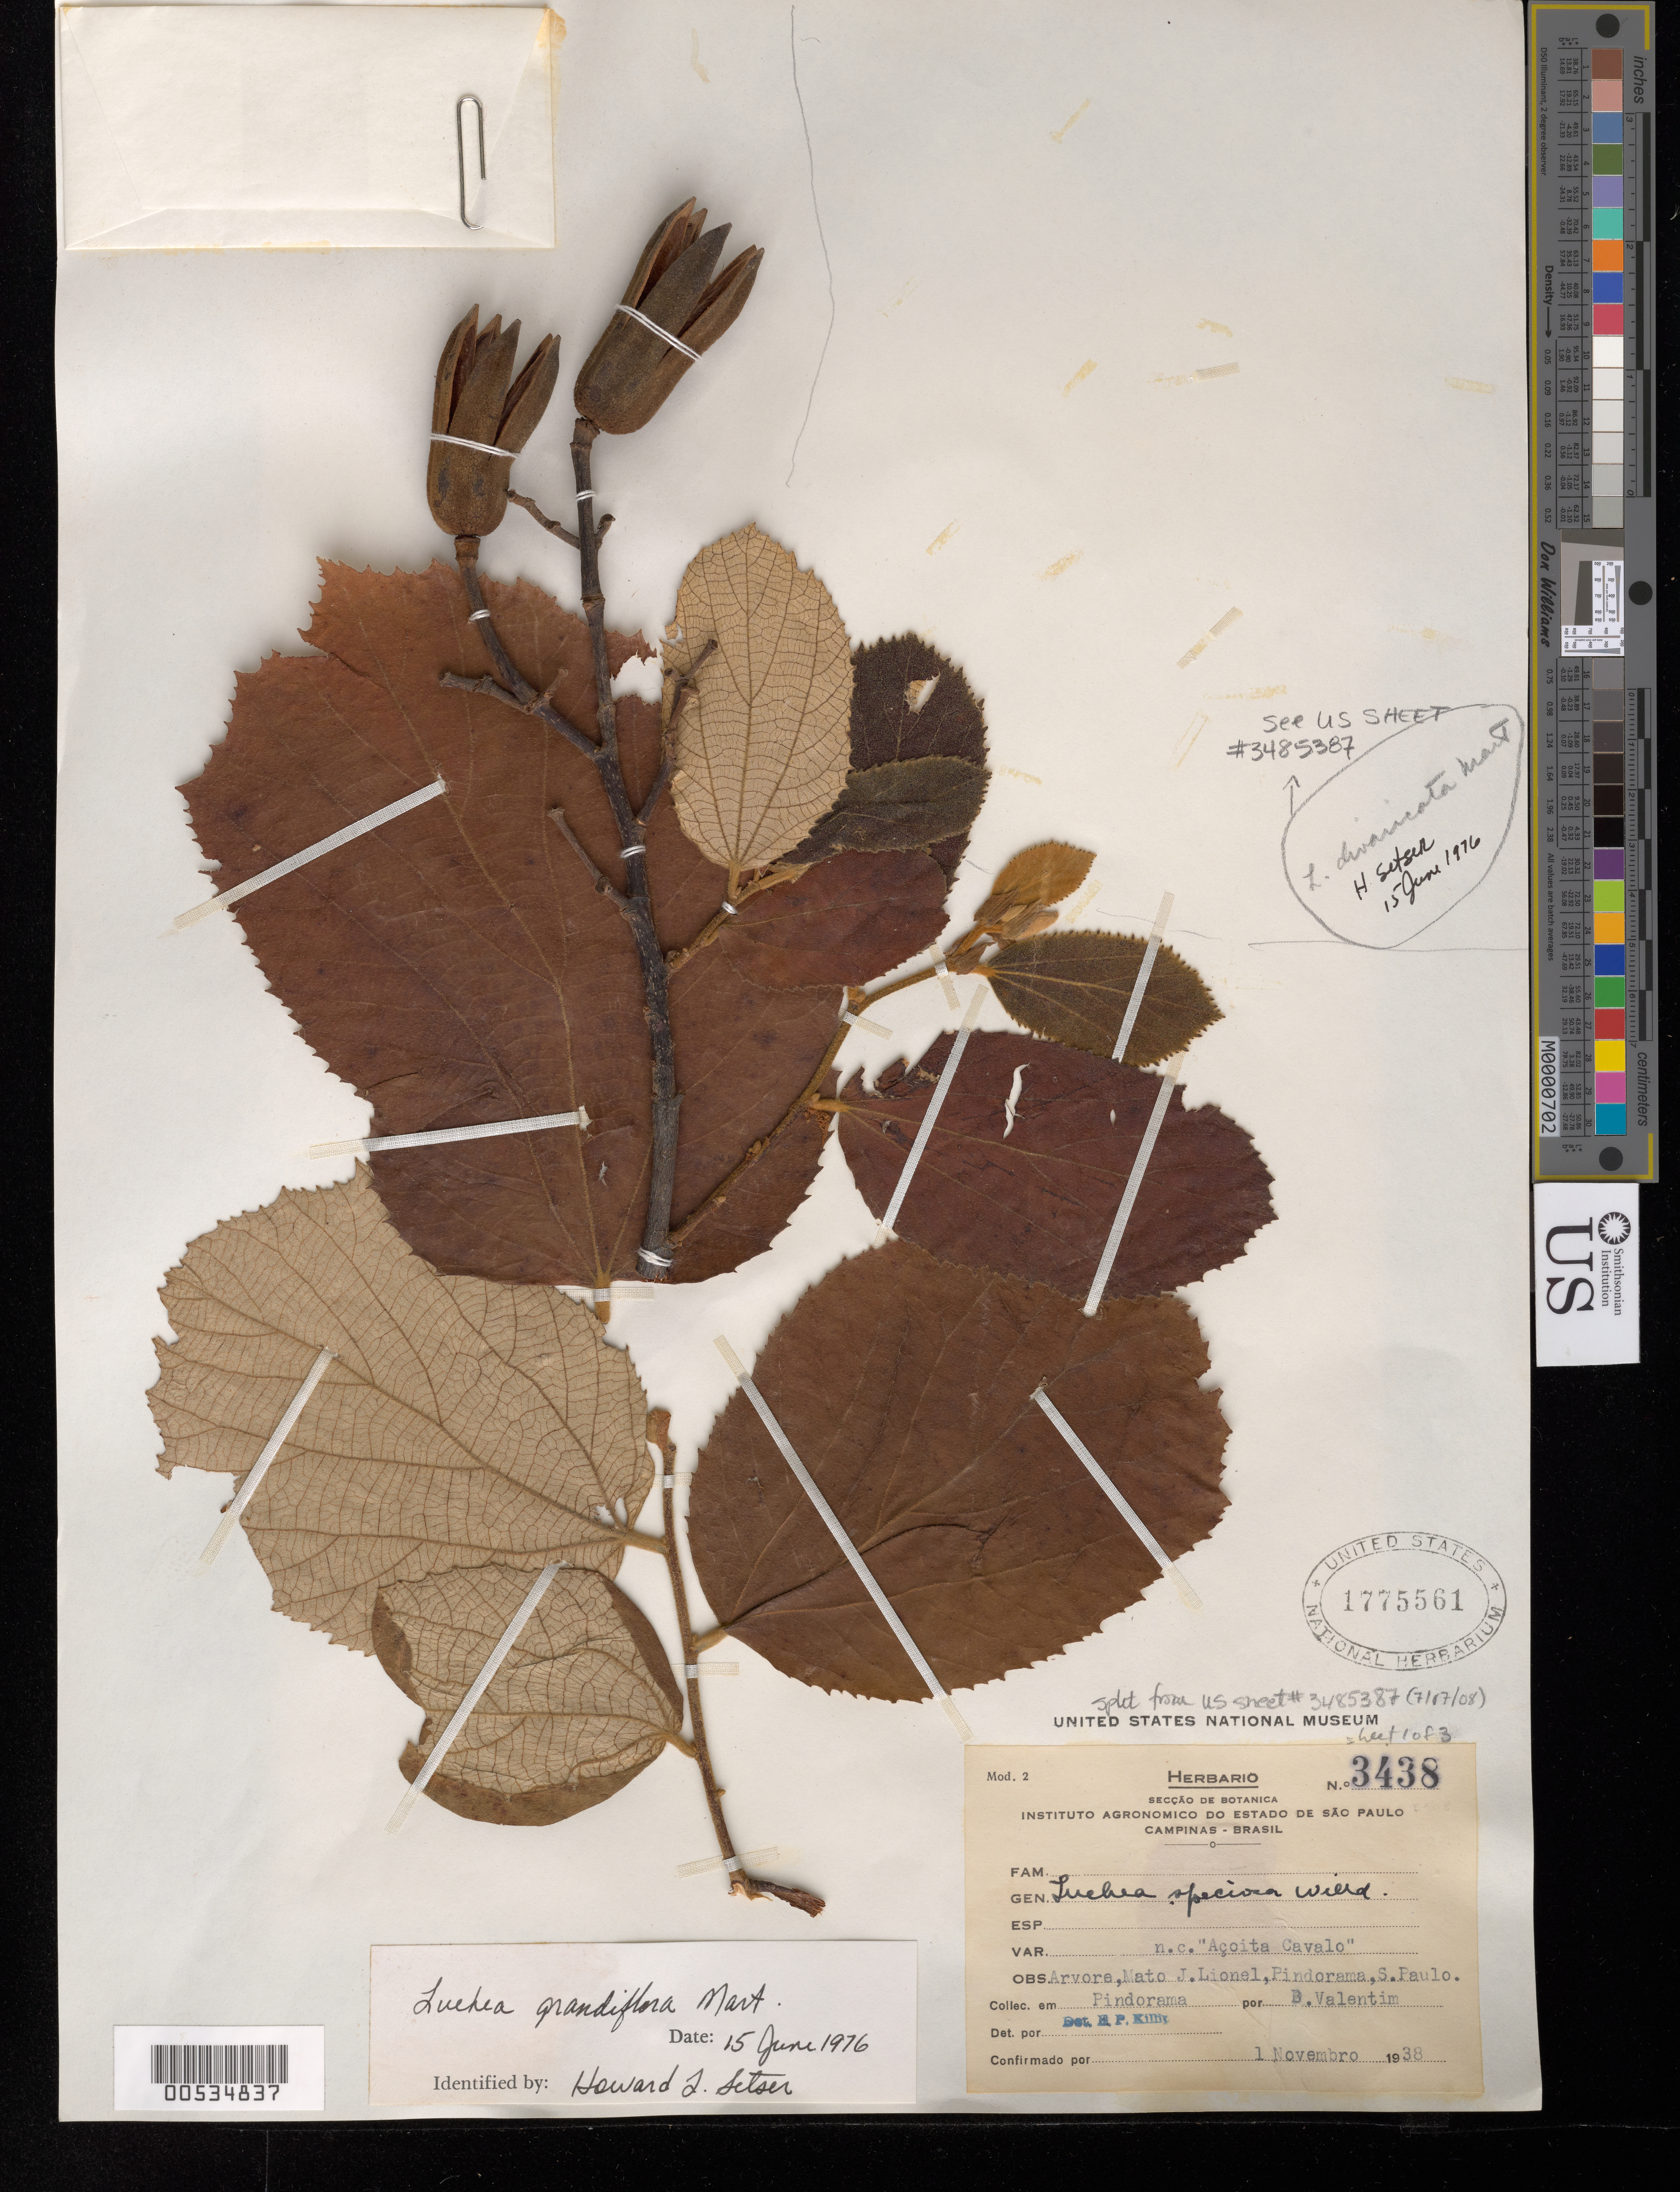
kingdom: Plantae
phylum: Tracheophyta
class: Magnoliopsida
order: Malvales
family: Malvaceae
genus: Luehea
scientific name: Luehea grandiflora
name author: Mart.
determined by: Setser, H. L., (KY), University of Kentucky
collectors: B. Valentim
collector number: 3438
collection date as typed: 01 Nov 1938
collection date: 1938-11-01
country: Brazil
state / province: São Paulo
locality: Mato J. Lionel, Pindorama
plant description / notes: Common name: Açoita Cavalo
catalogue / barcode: US 1775561